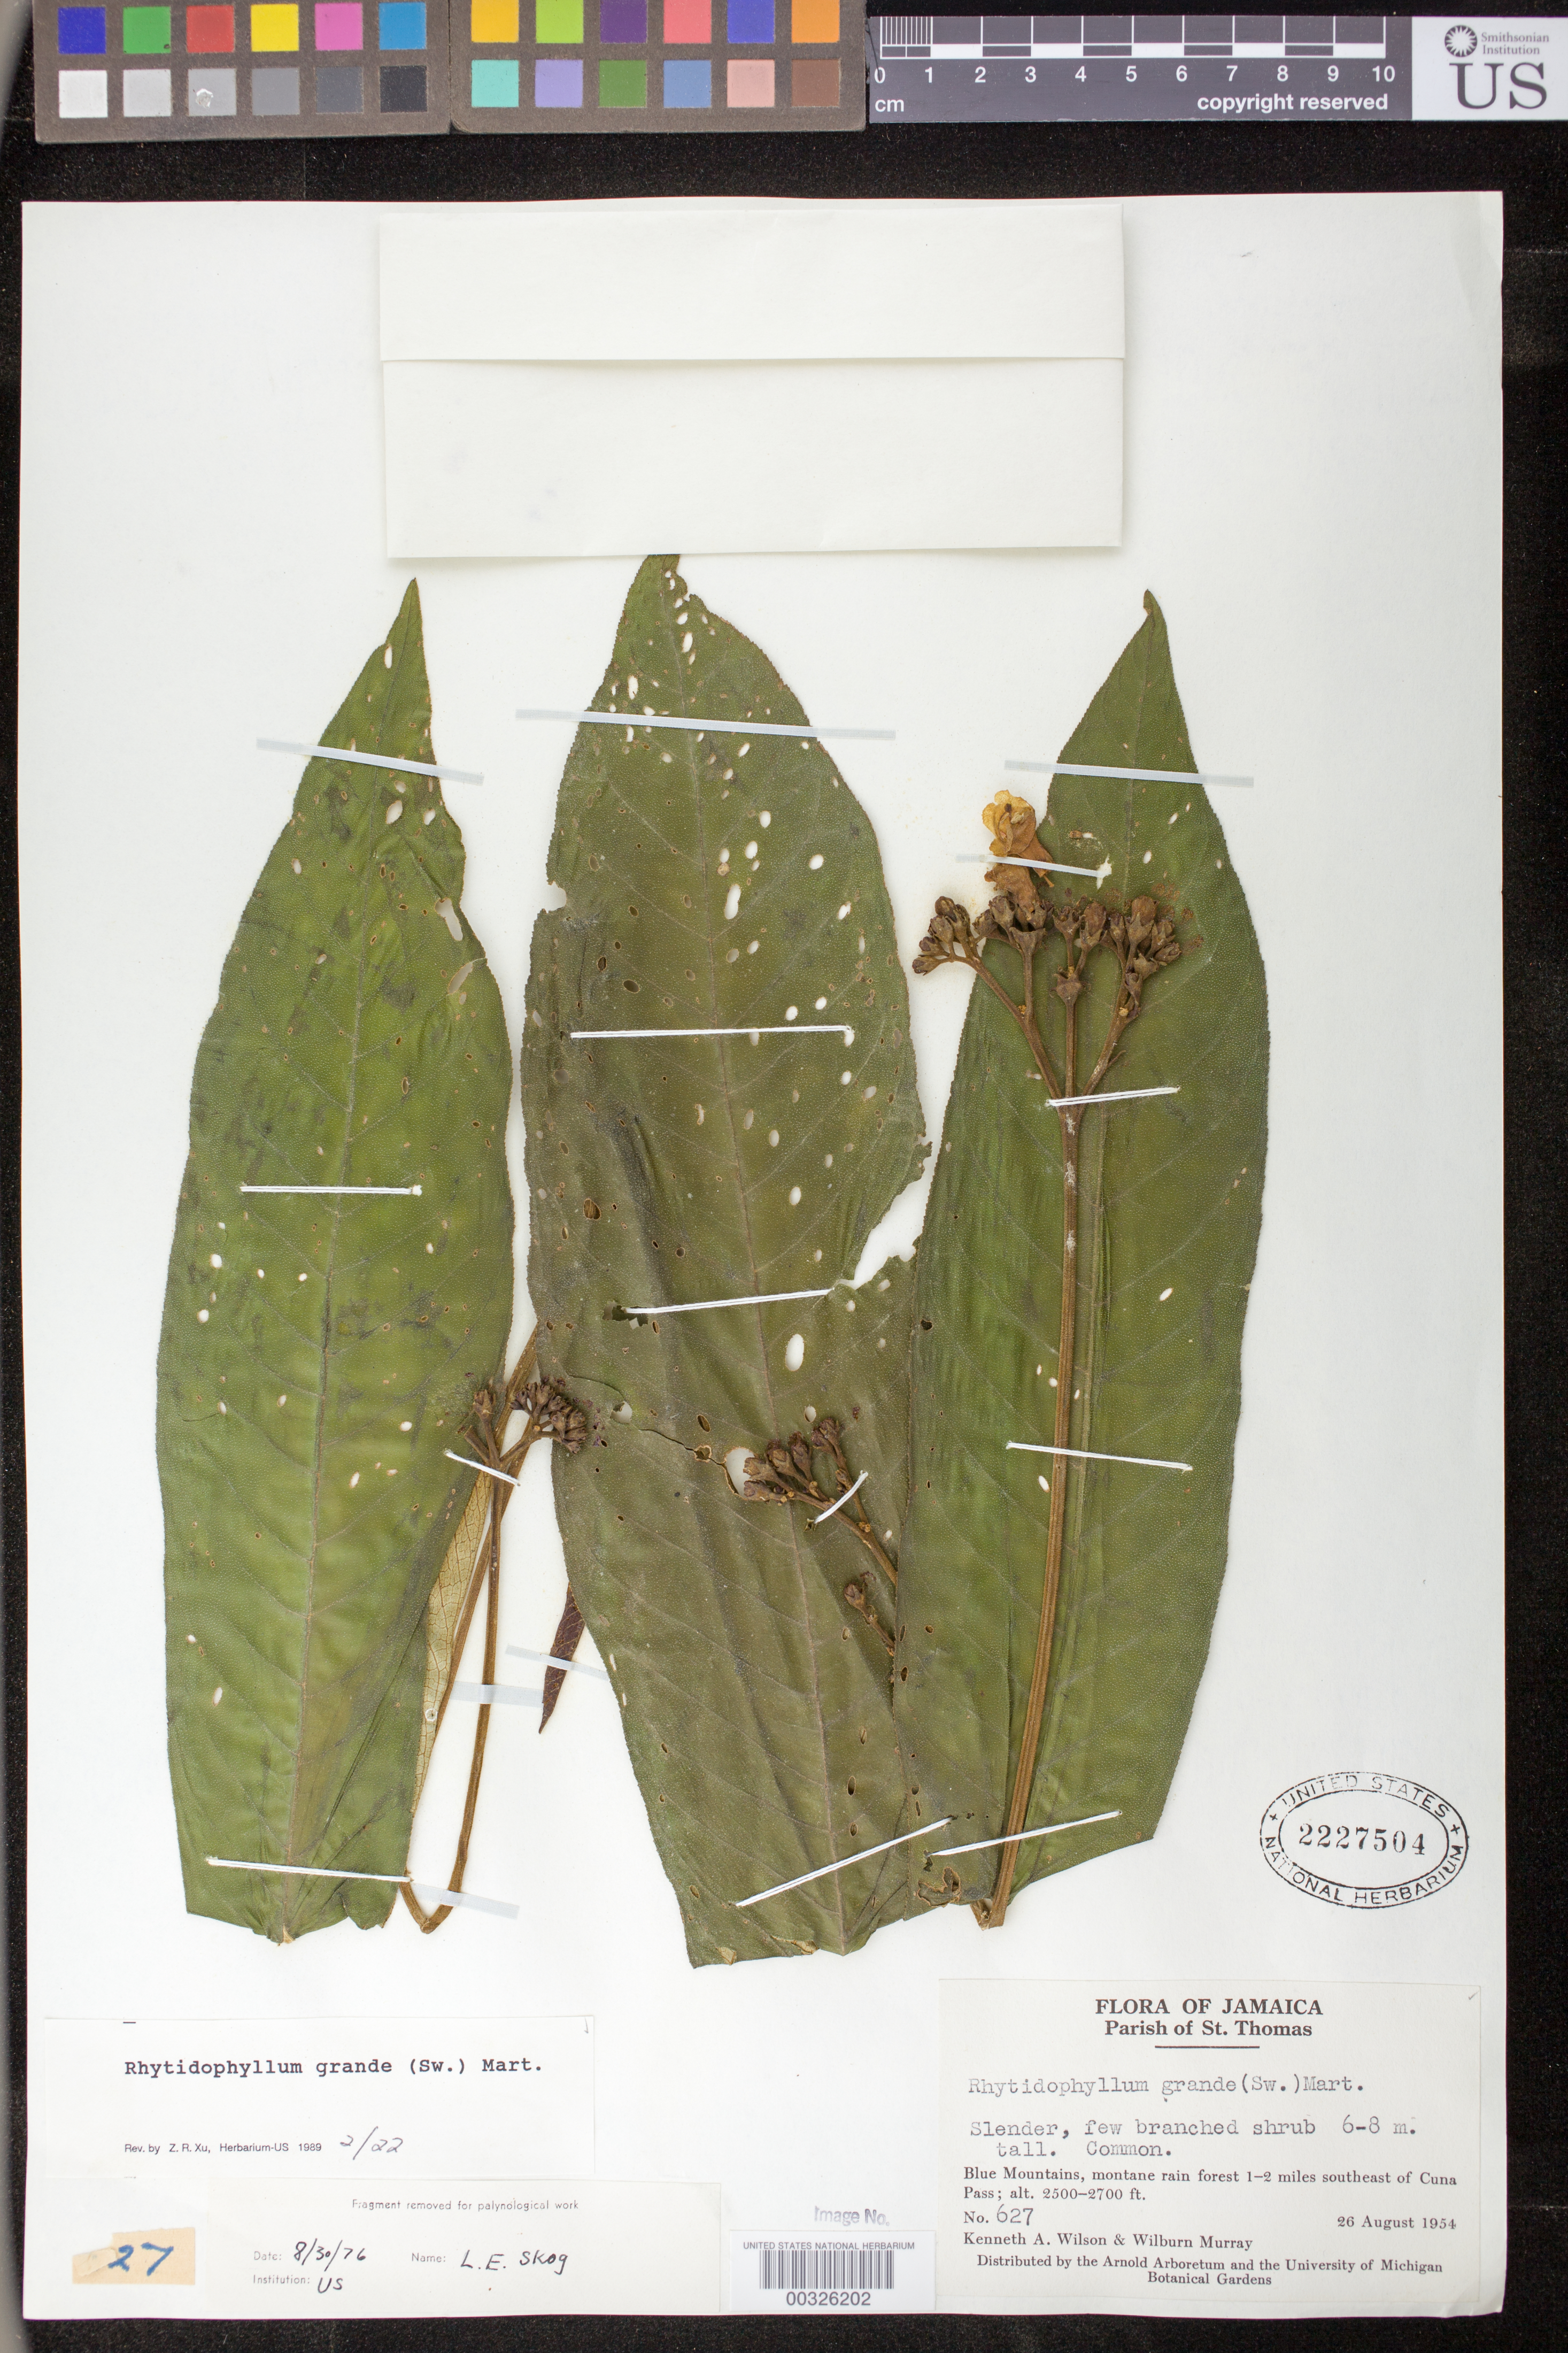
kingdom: Plantae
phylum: Tracheophyta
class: Magnoliopsida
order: Lamiales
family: Gesneriaceae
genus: Rhytidophyllum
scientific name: Rhytidophyllum grande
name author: (Sw.) Mart.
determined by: Skog, Laurence E.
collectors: K. A. Wilson & W. Murray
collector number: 627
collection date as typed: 26 Aug 1954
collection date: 1954-08-26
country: Jamaica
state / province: Saint Thomas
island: Jamaica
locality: Blue Mountains, 1-2 miles SE of Cuna Pass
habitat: Montane rain forest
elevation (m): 762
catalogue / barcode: US 2227504